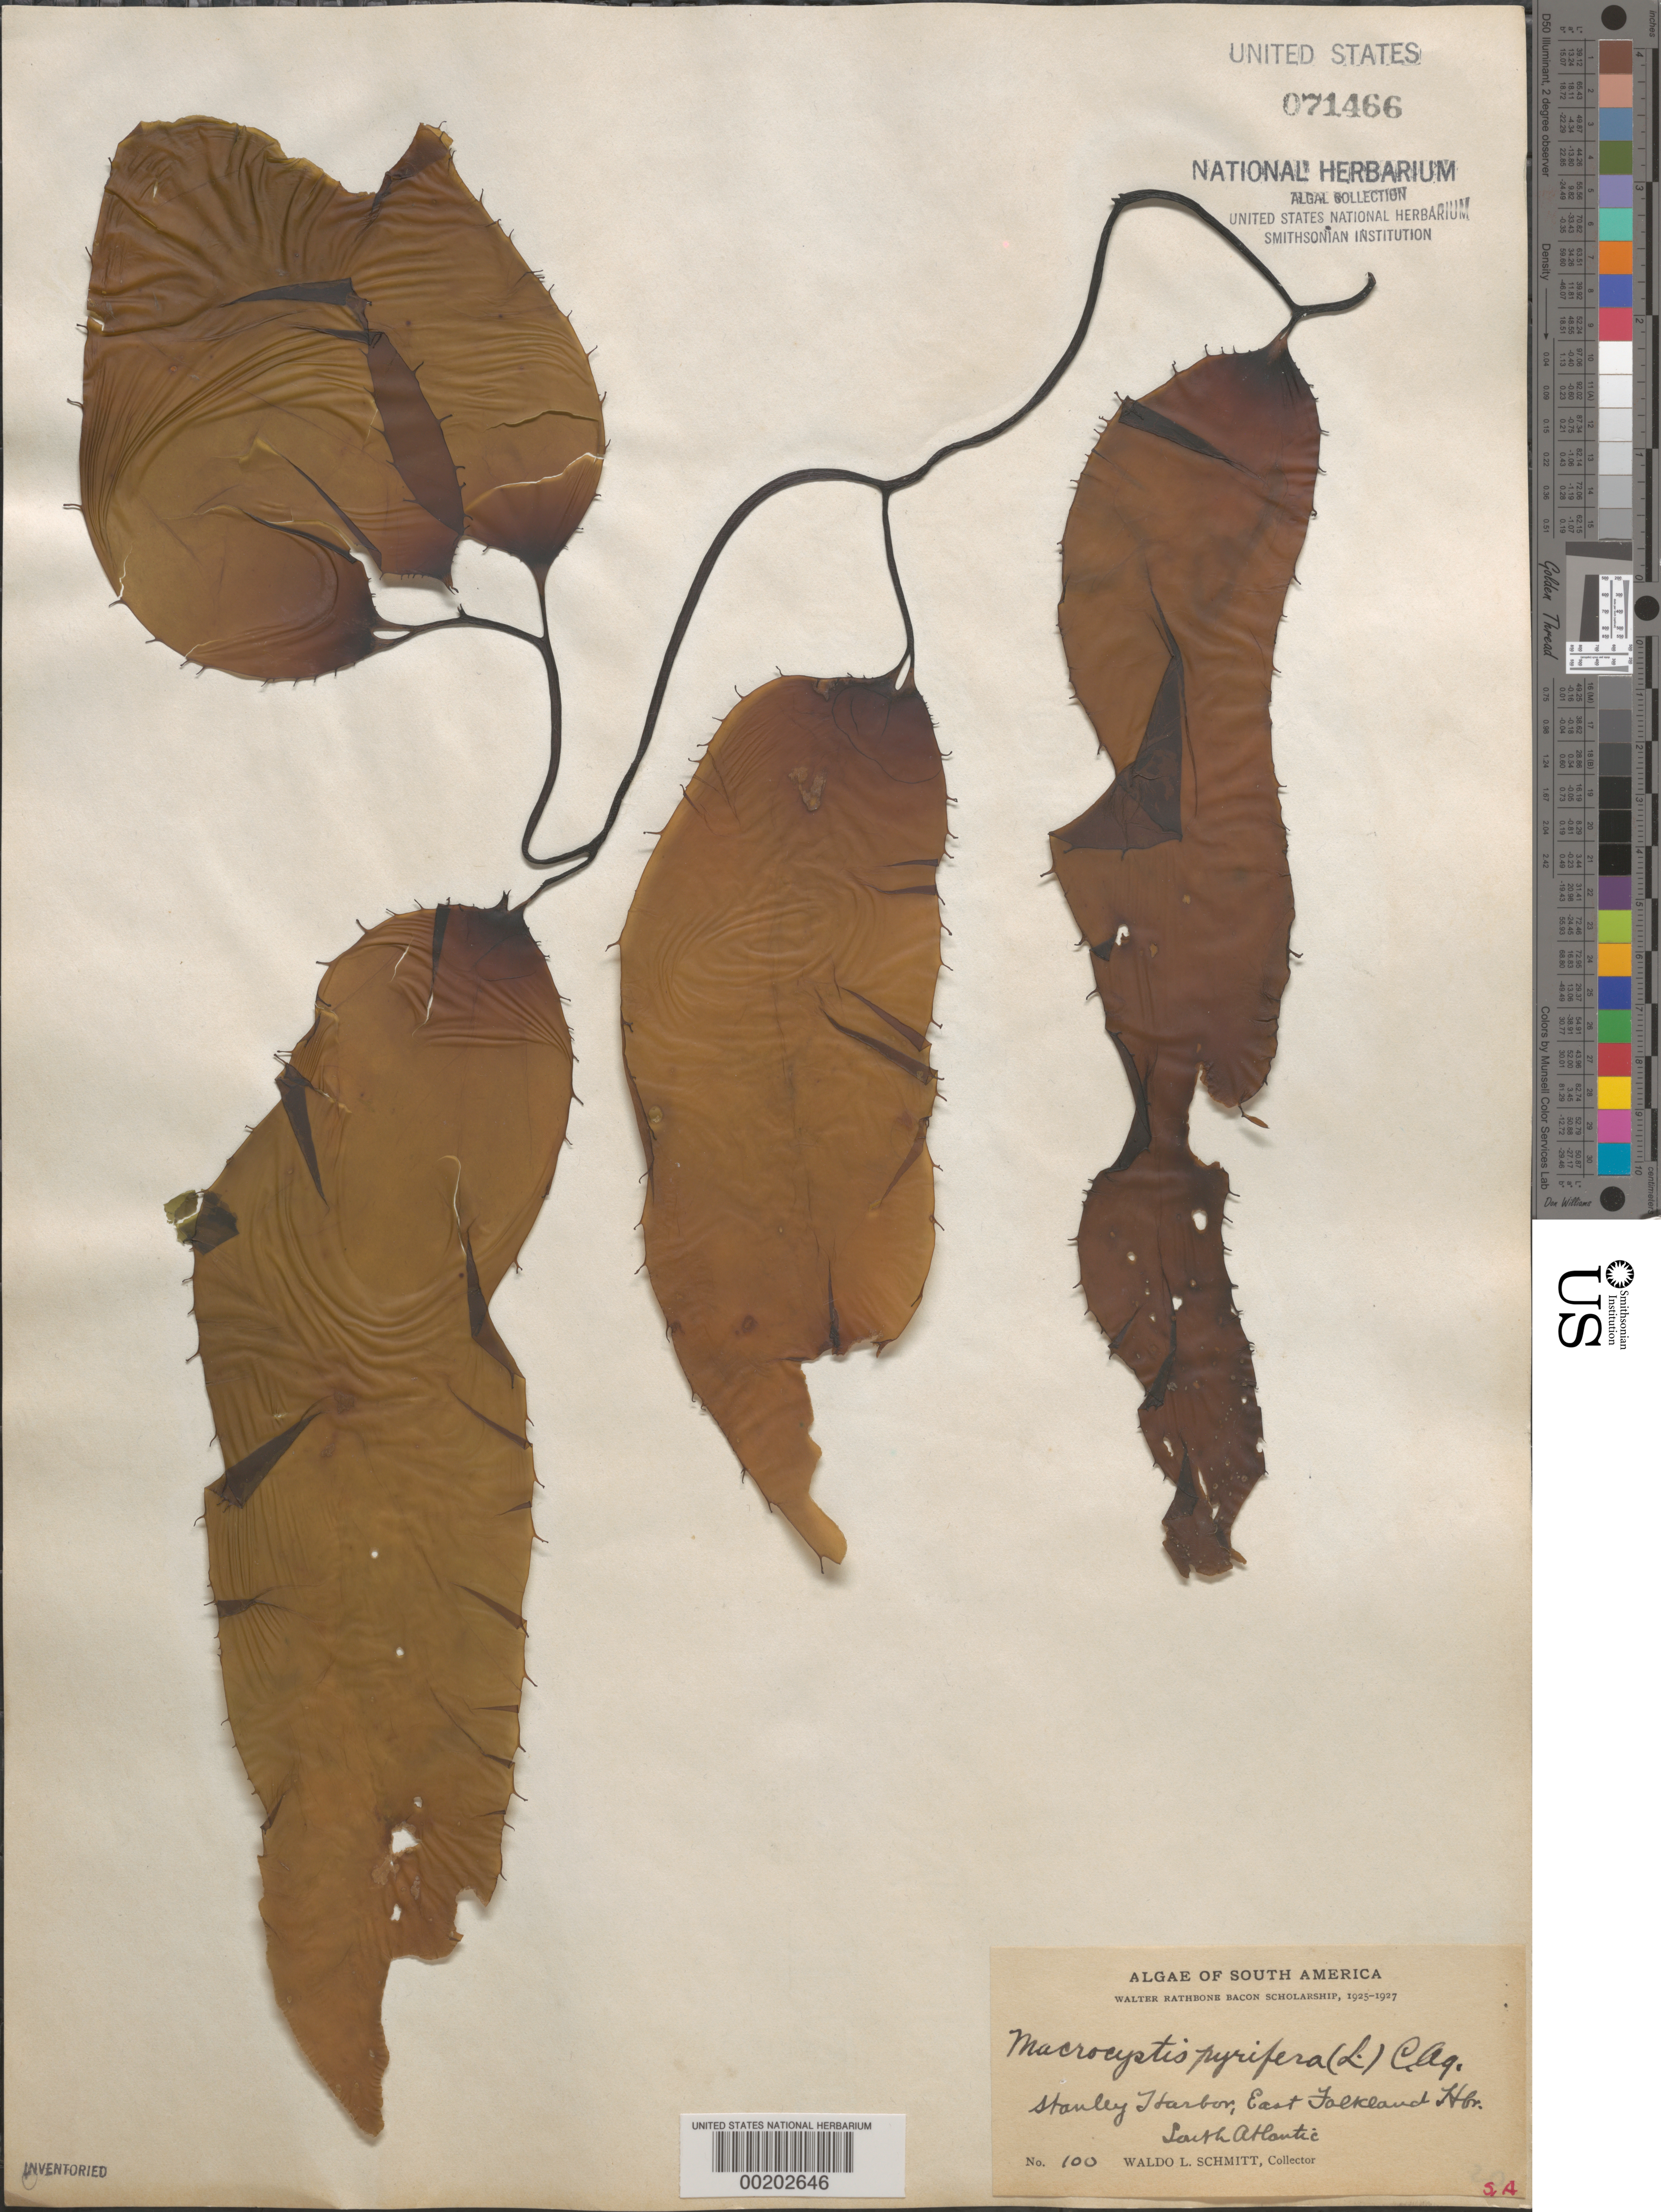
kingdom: Chromista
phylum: Ochrophyta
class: Phaeophyceae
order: Laminariales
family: Laminariaceae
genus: Macrocystis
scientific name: Macrocystis pyrifera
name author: (L.) C. Agardh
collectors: W. L. Schmitt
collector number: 100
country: Falkland Islands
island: East Falkland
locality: Stanley Harbor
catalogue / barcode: US 71466